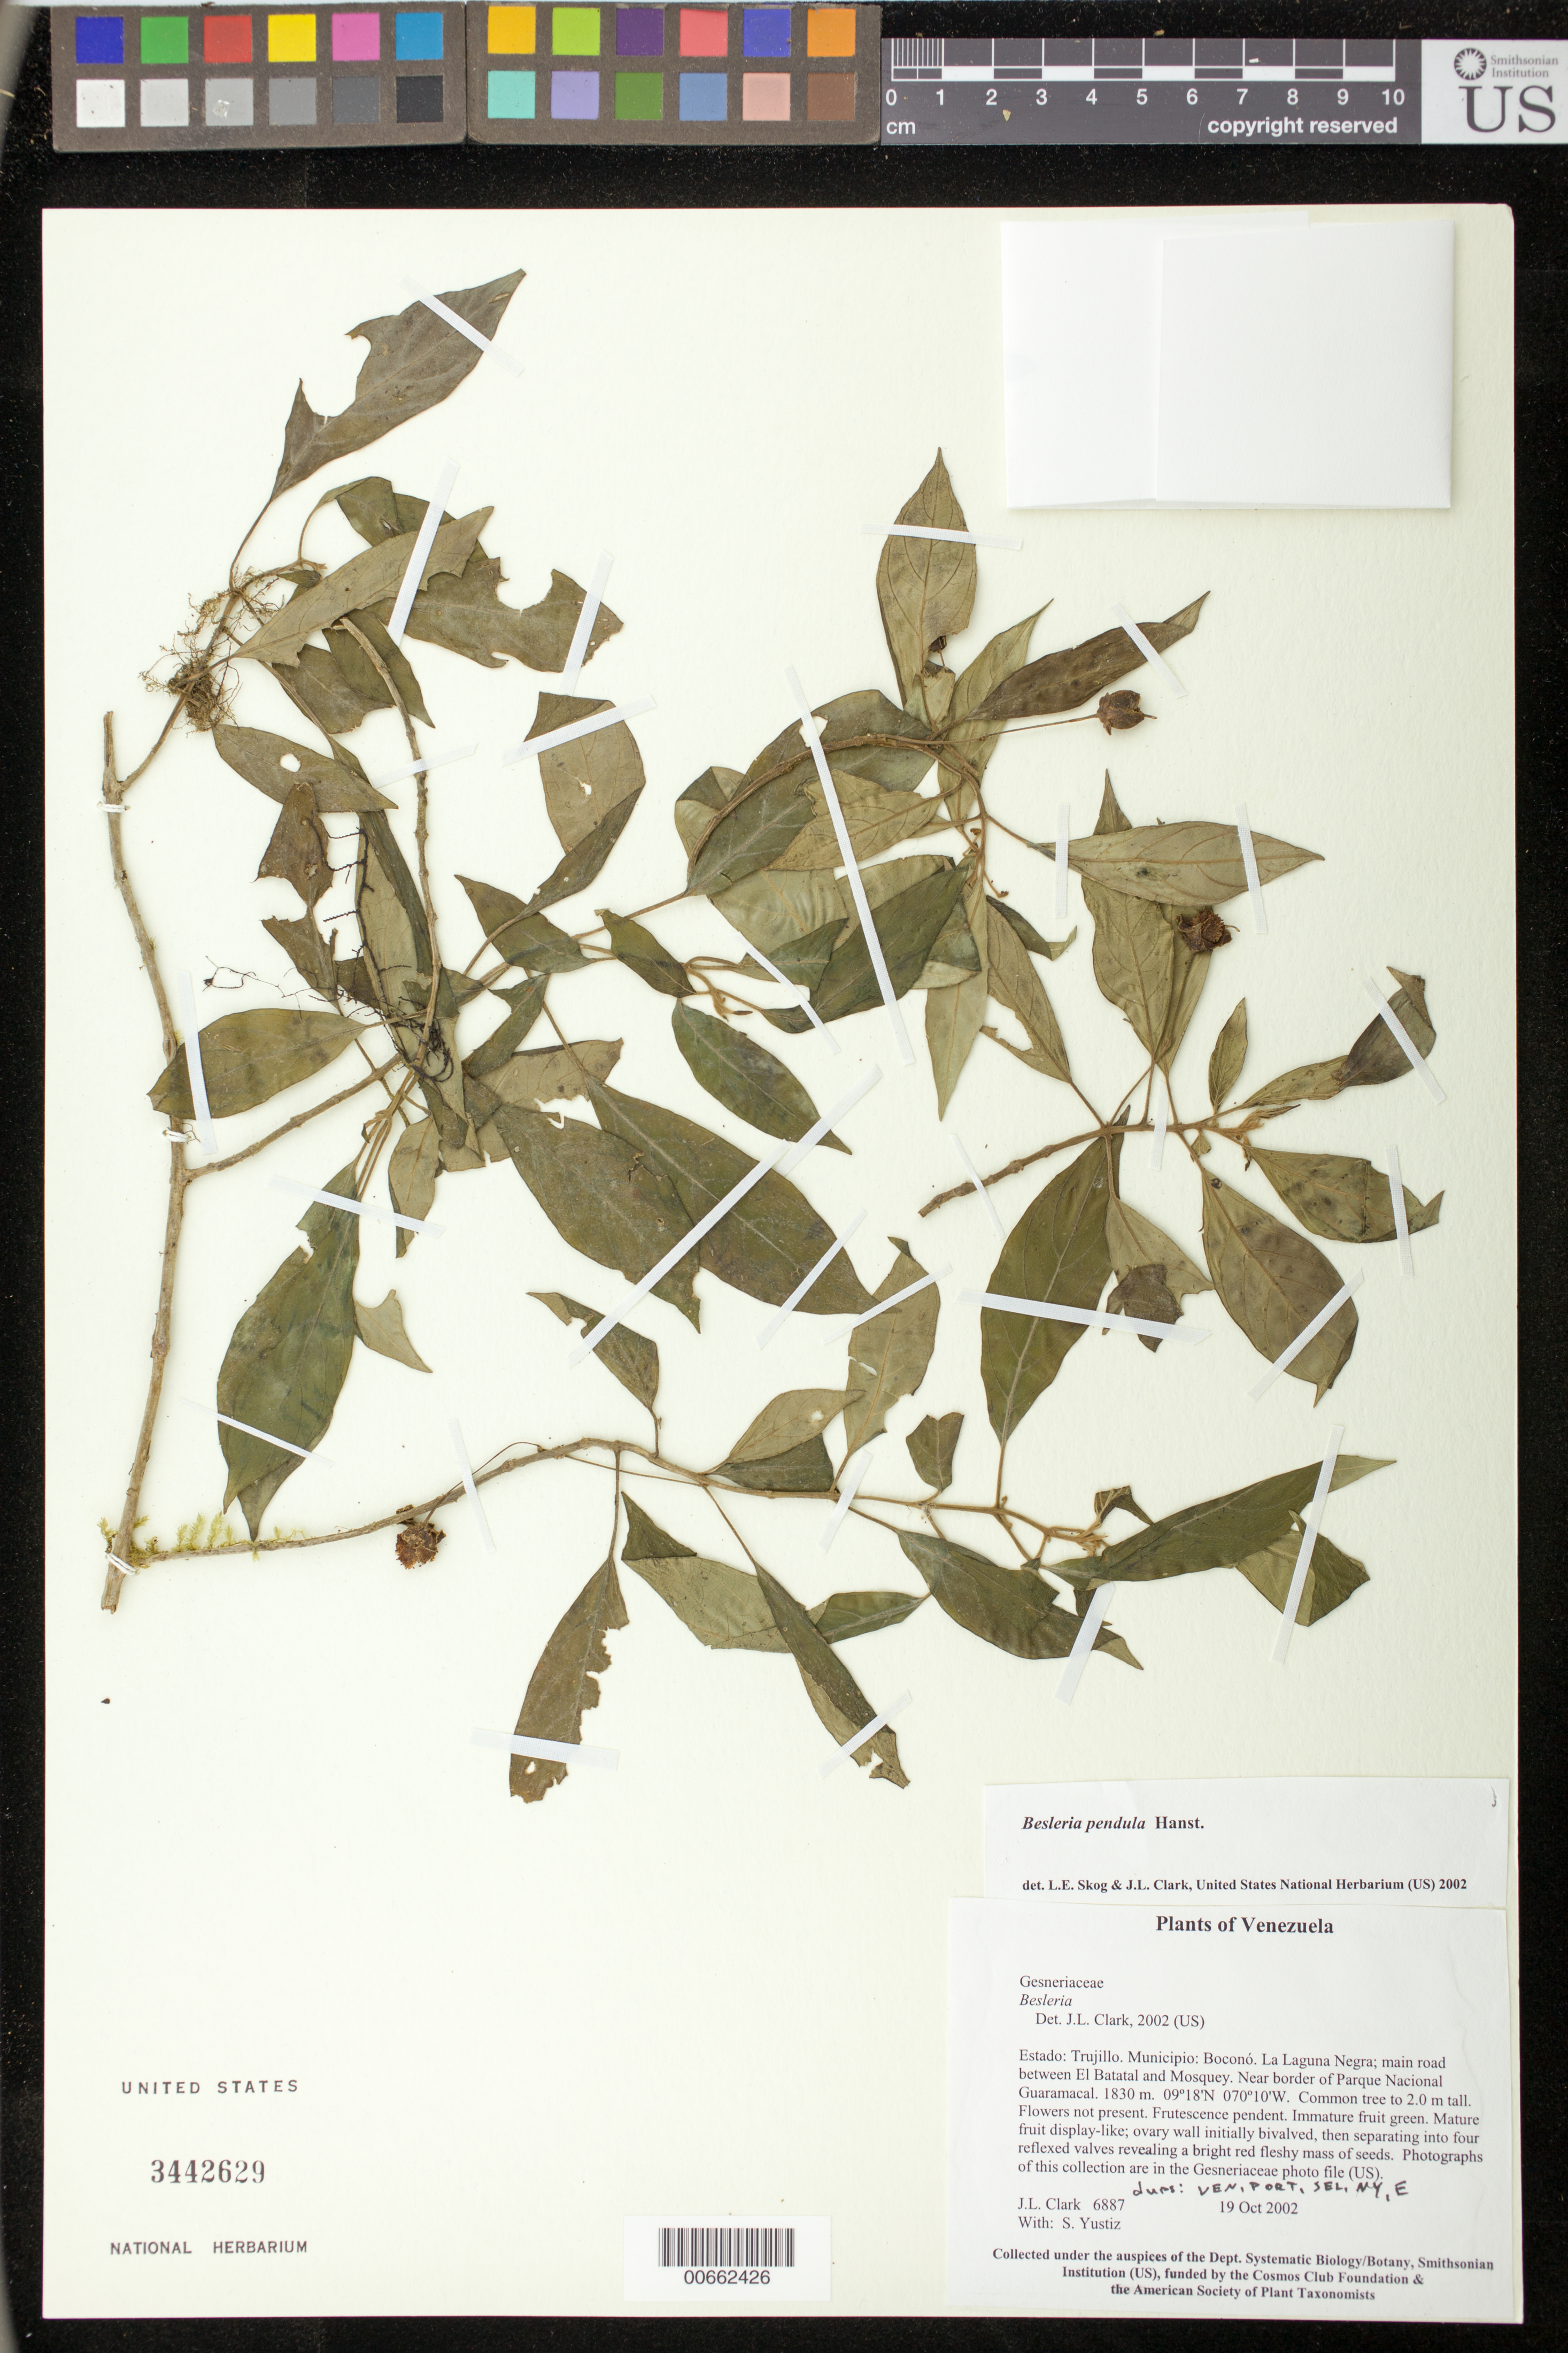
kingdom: Plantae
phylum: Tracheophyta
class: Magnoliopsida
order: Lamiales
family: Gesneriaceae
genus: Besleria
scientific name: Besleria pendula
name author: Hanst.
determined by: Clark, J. L.; Skog, Laurence E.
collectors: J. L. Clark & S. Yustiz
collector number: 6887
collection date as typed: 19 Oct 2002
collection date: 2002-10-19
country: Venezuela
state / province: Trujillo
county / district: Boconó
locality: La Laguna Negra; main road between El Batatal and Mosquey. Near border of Parque Nacional Guaramacal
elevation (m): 1830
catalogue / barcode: US 3442629